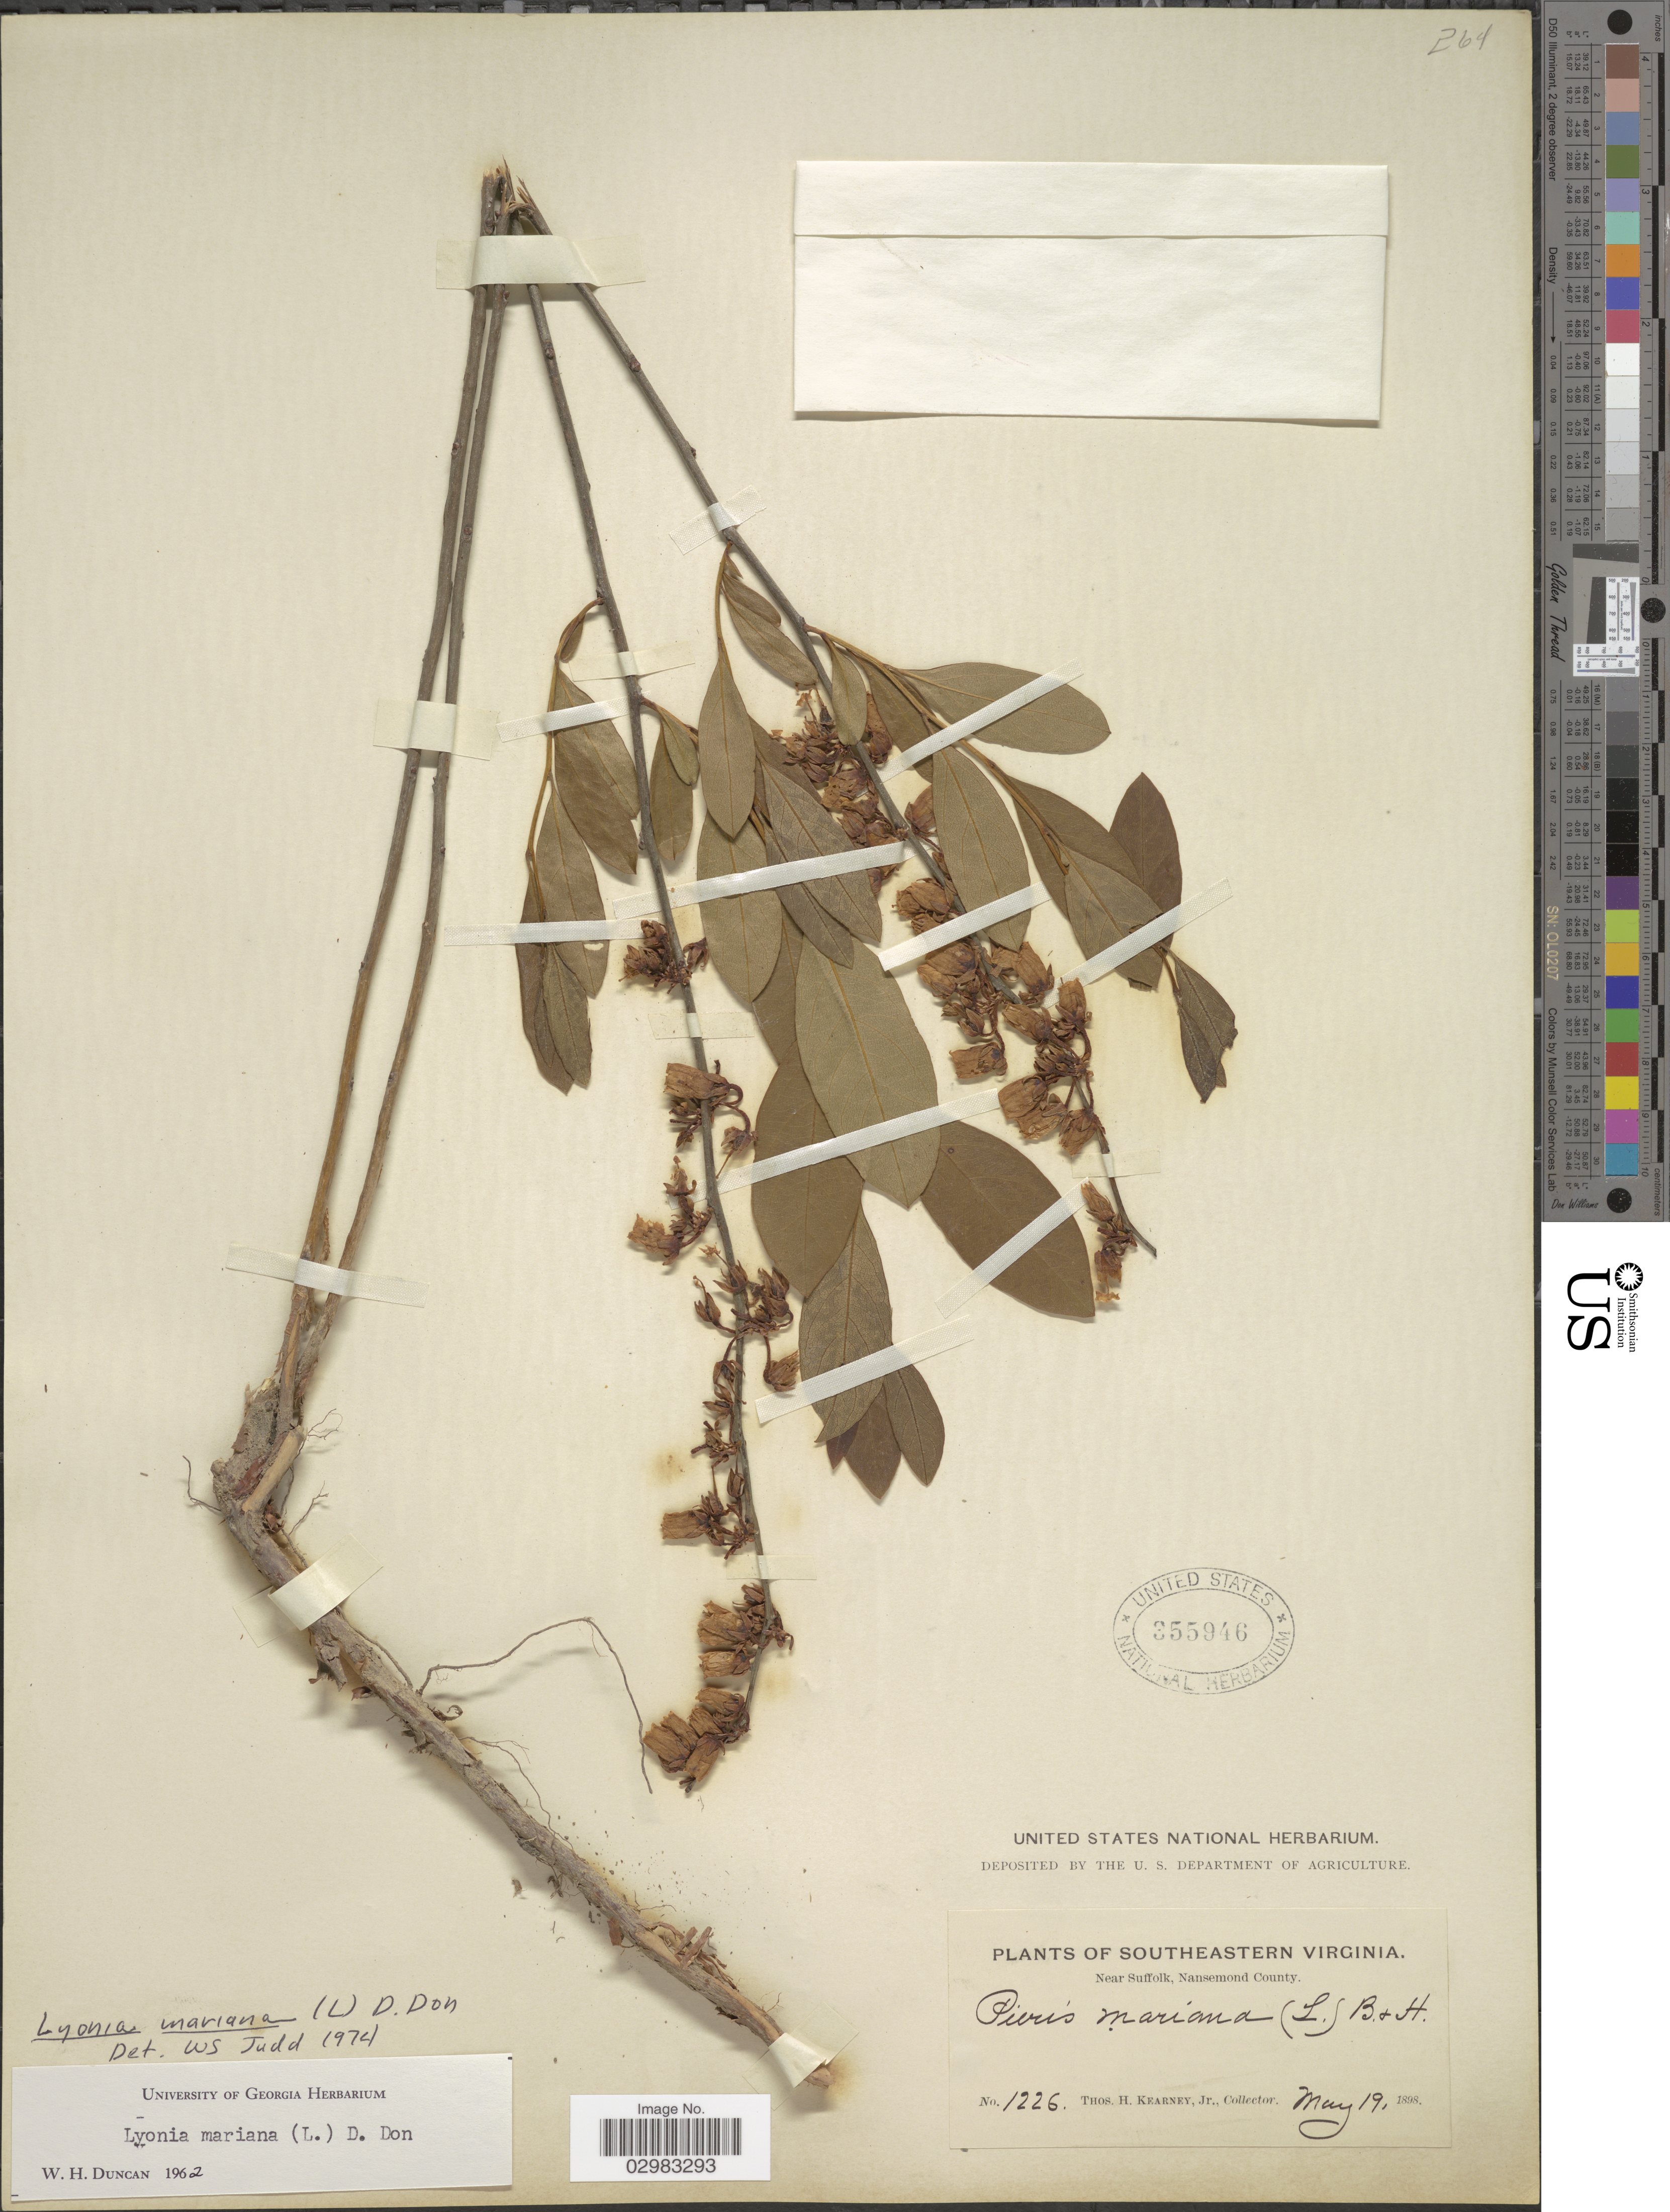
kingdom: Plantae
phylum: Tracheophyta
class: Magnoliopsida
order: Ericales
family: Ericaceae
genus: Lyonia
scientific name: Lyonia mariana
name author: (L.) D. Don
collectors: T. H. Kearney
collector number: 1226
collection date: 1898-05-19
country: United States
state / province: Virginia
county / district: City of Suffolk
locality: Southeastern Virginia. Near Suffolk, Nansemond County.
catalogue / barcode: US 355946